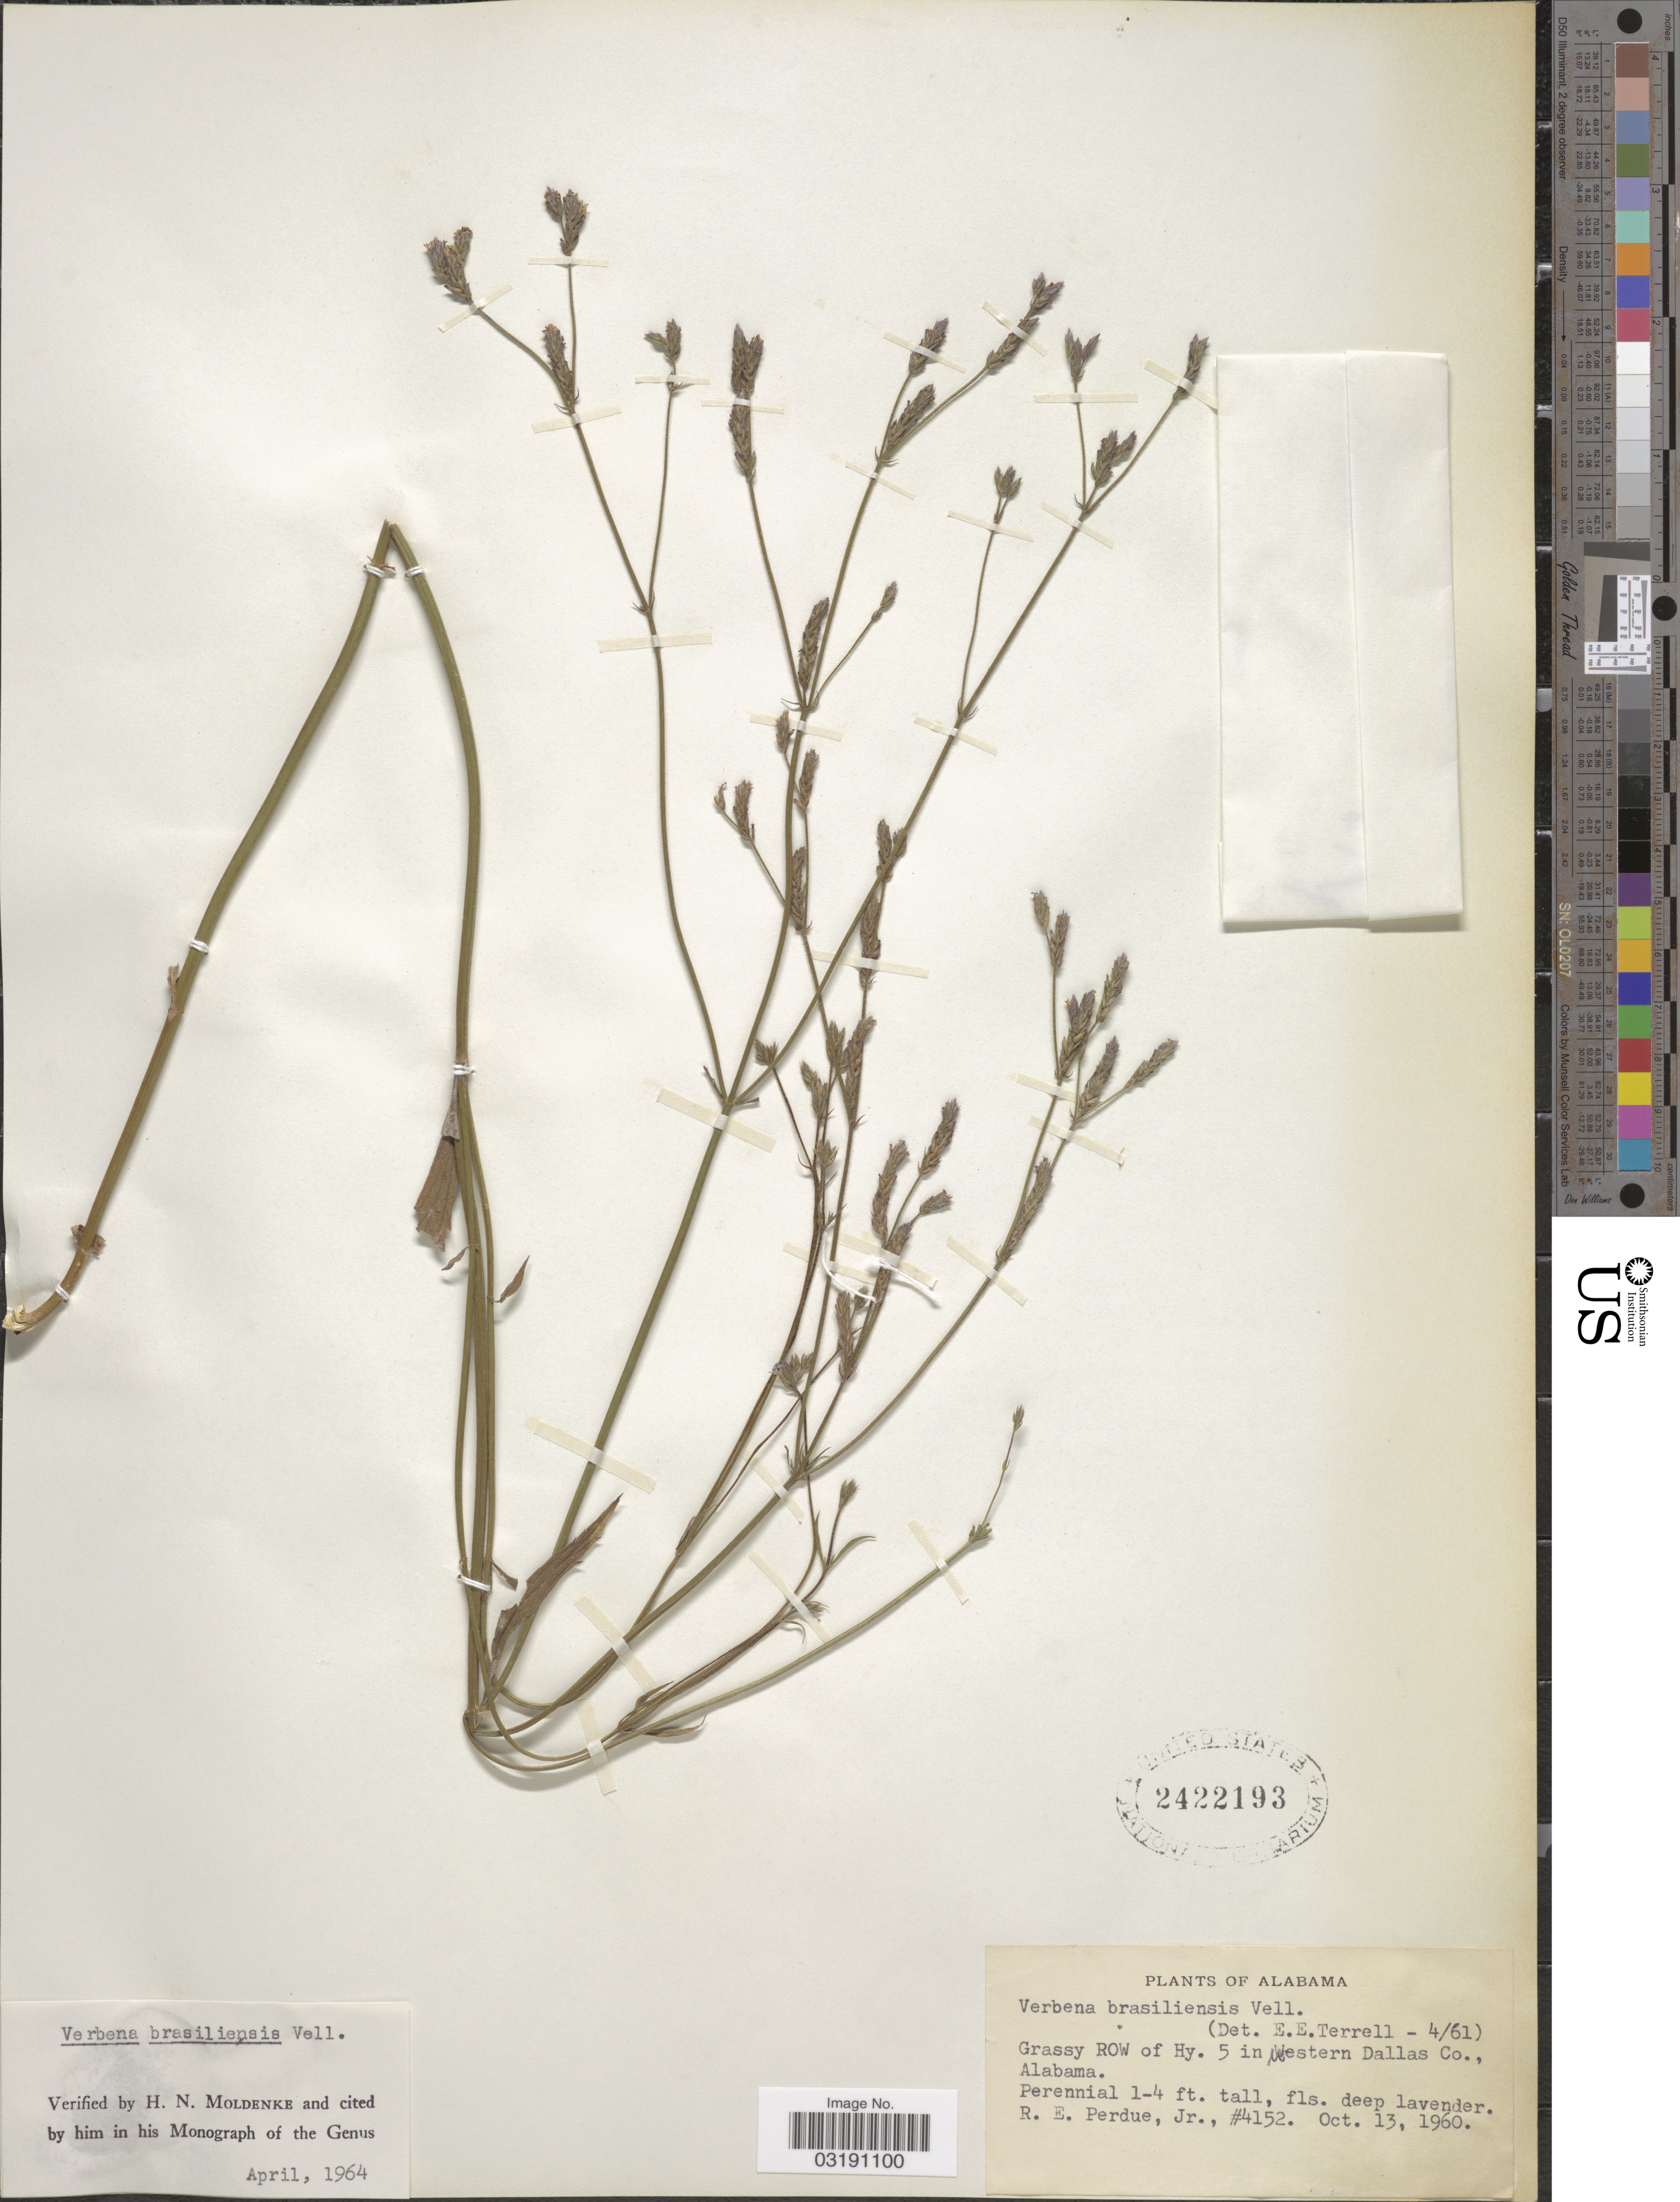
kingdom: Plantae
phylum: Tracheophyta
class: Magnoliopsida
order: Lamiales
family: Verbenaceae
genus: Verbena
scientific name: Verbena brasiliensis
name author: Vell.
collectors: R. E. Perdue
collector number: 4152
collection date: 1960-10-13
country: United States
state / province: Alabama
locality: Grassy ROWE of Hy. 5 in Western Dallas Co.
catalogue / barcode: US 2422193